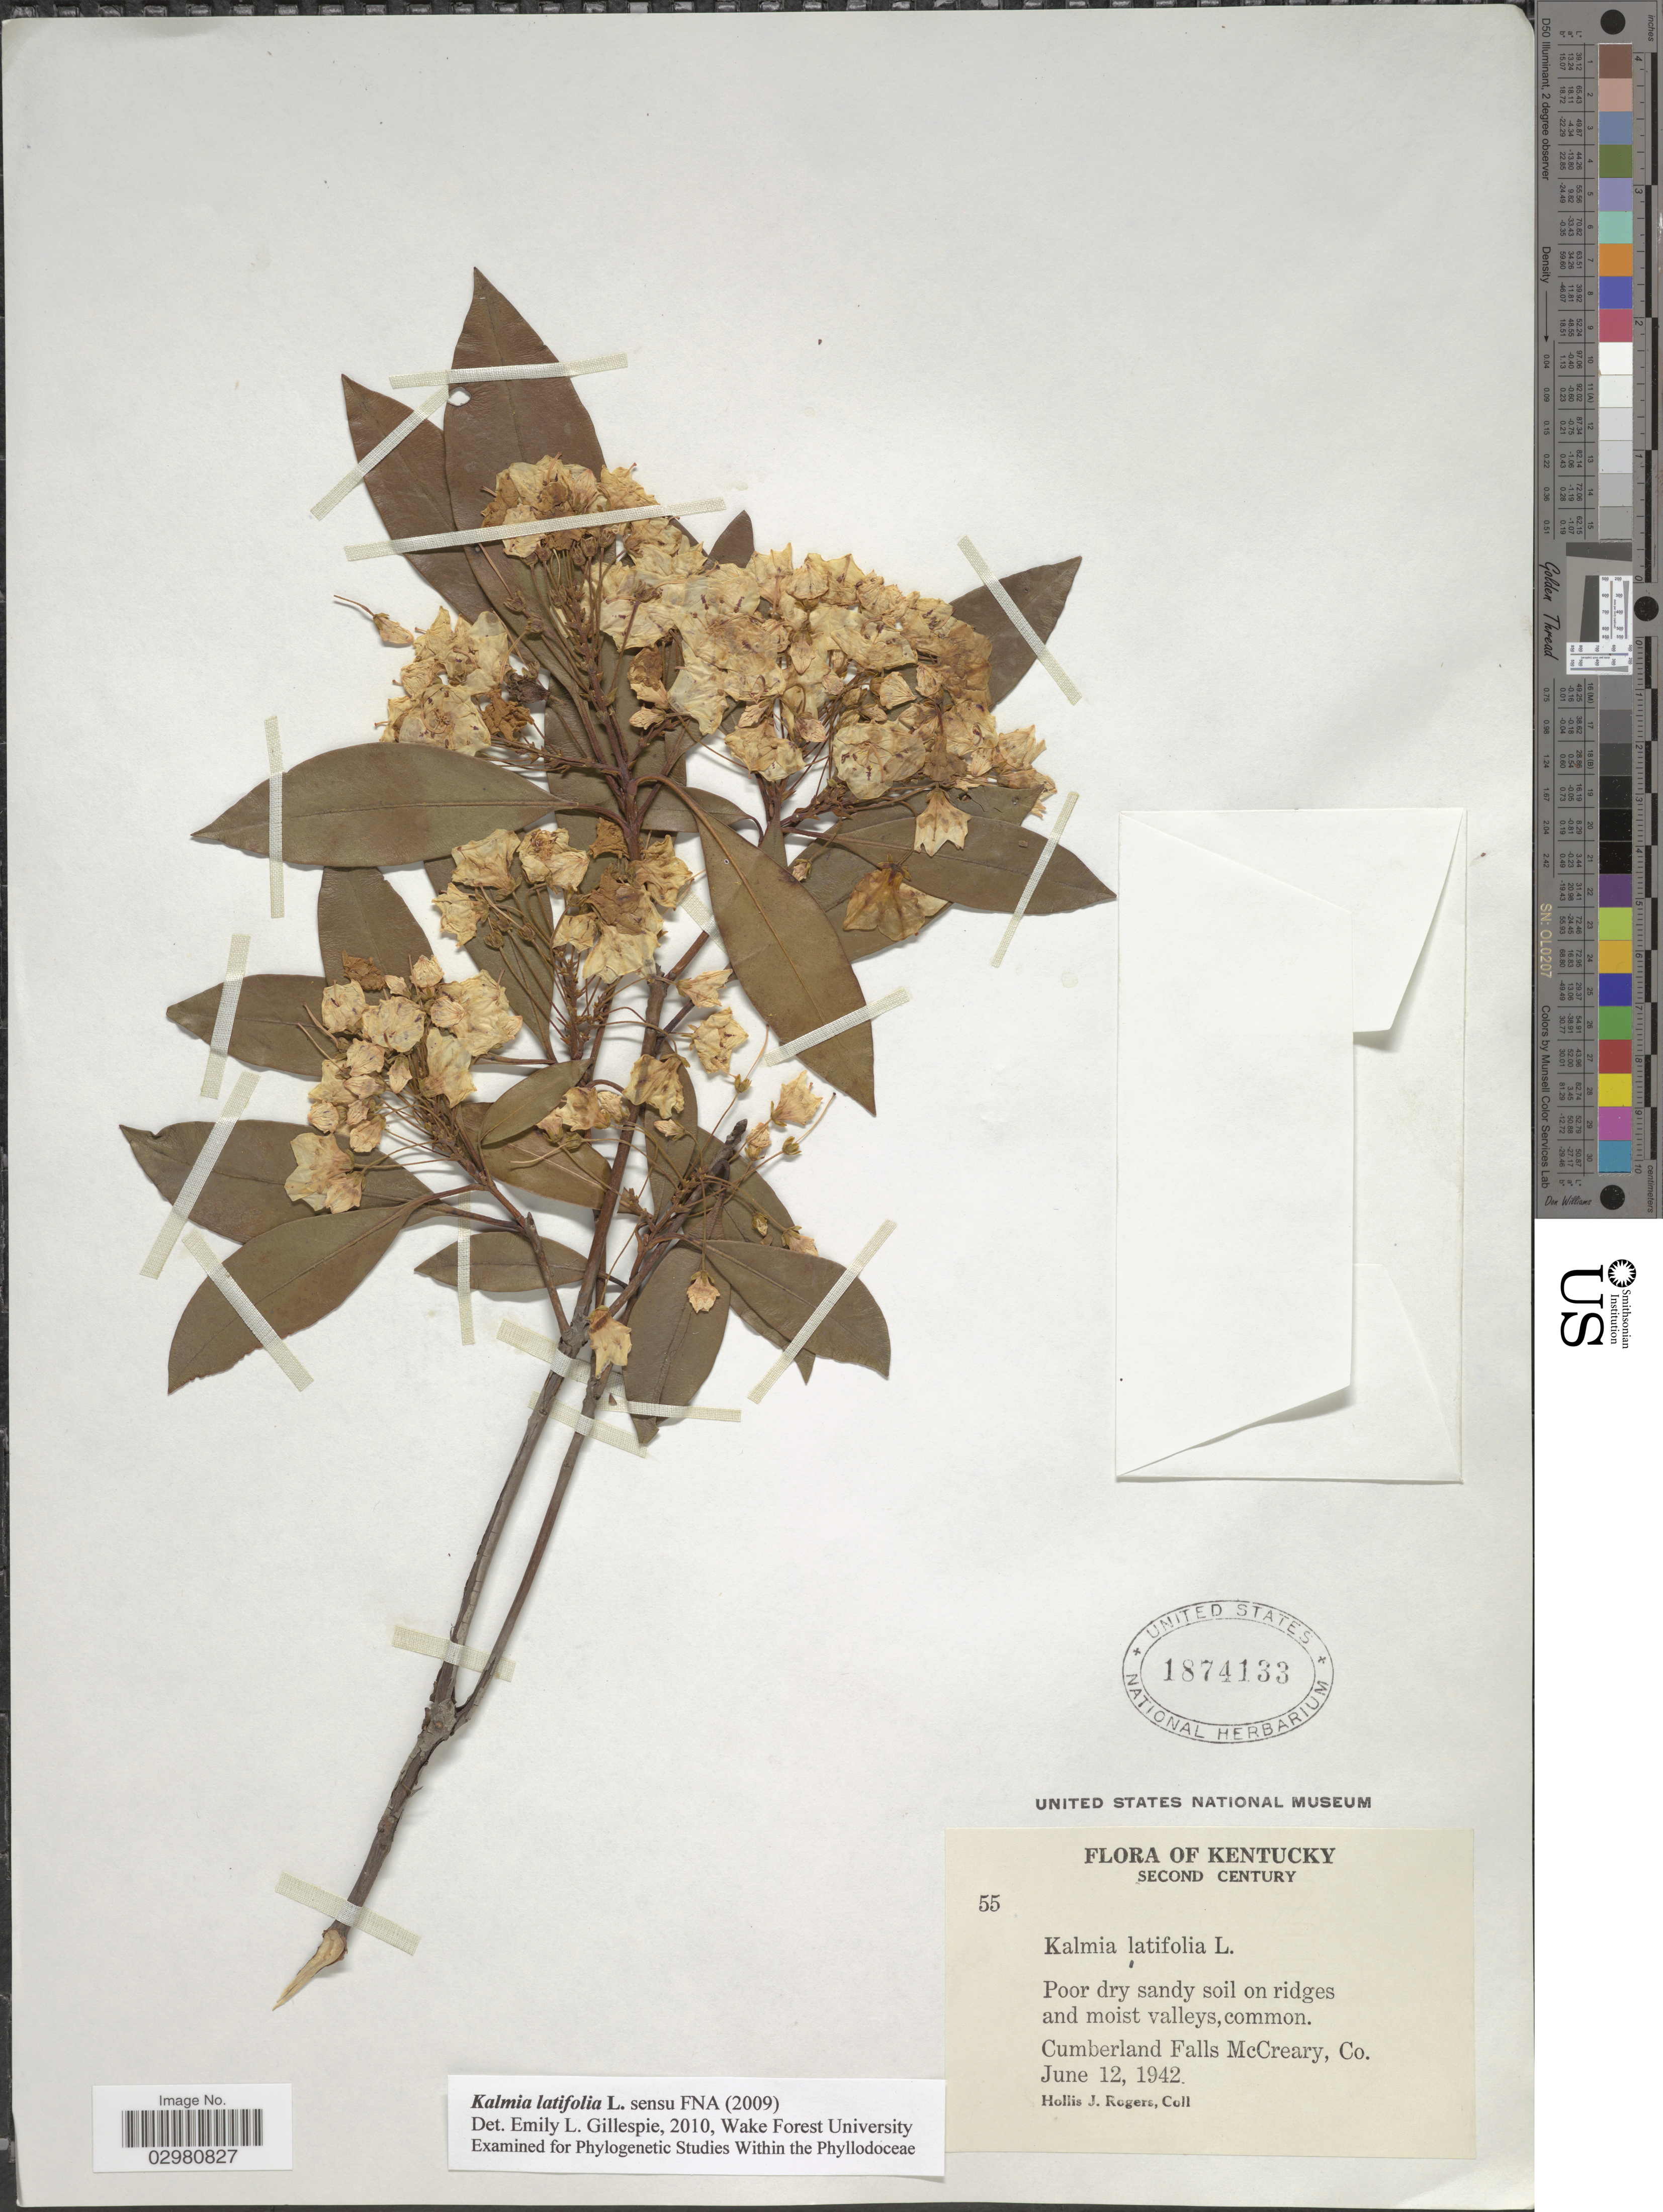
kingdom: Plantae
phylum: Tracheophyta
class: Magnoliopsida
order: Ericales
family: Ericaceae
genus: Kalmia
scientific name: Kalmia latifolia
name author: L.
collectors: H. J. Rogers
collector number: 55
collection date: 1942-06-12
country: United States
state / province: Kentucky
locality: Second Century. Cumberland Falls McCreary, Co.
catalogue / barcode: US 1874133